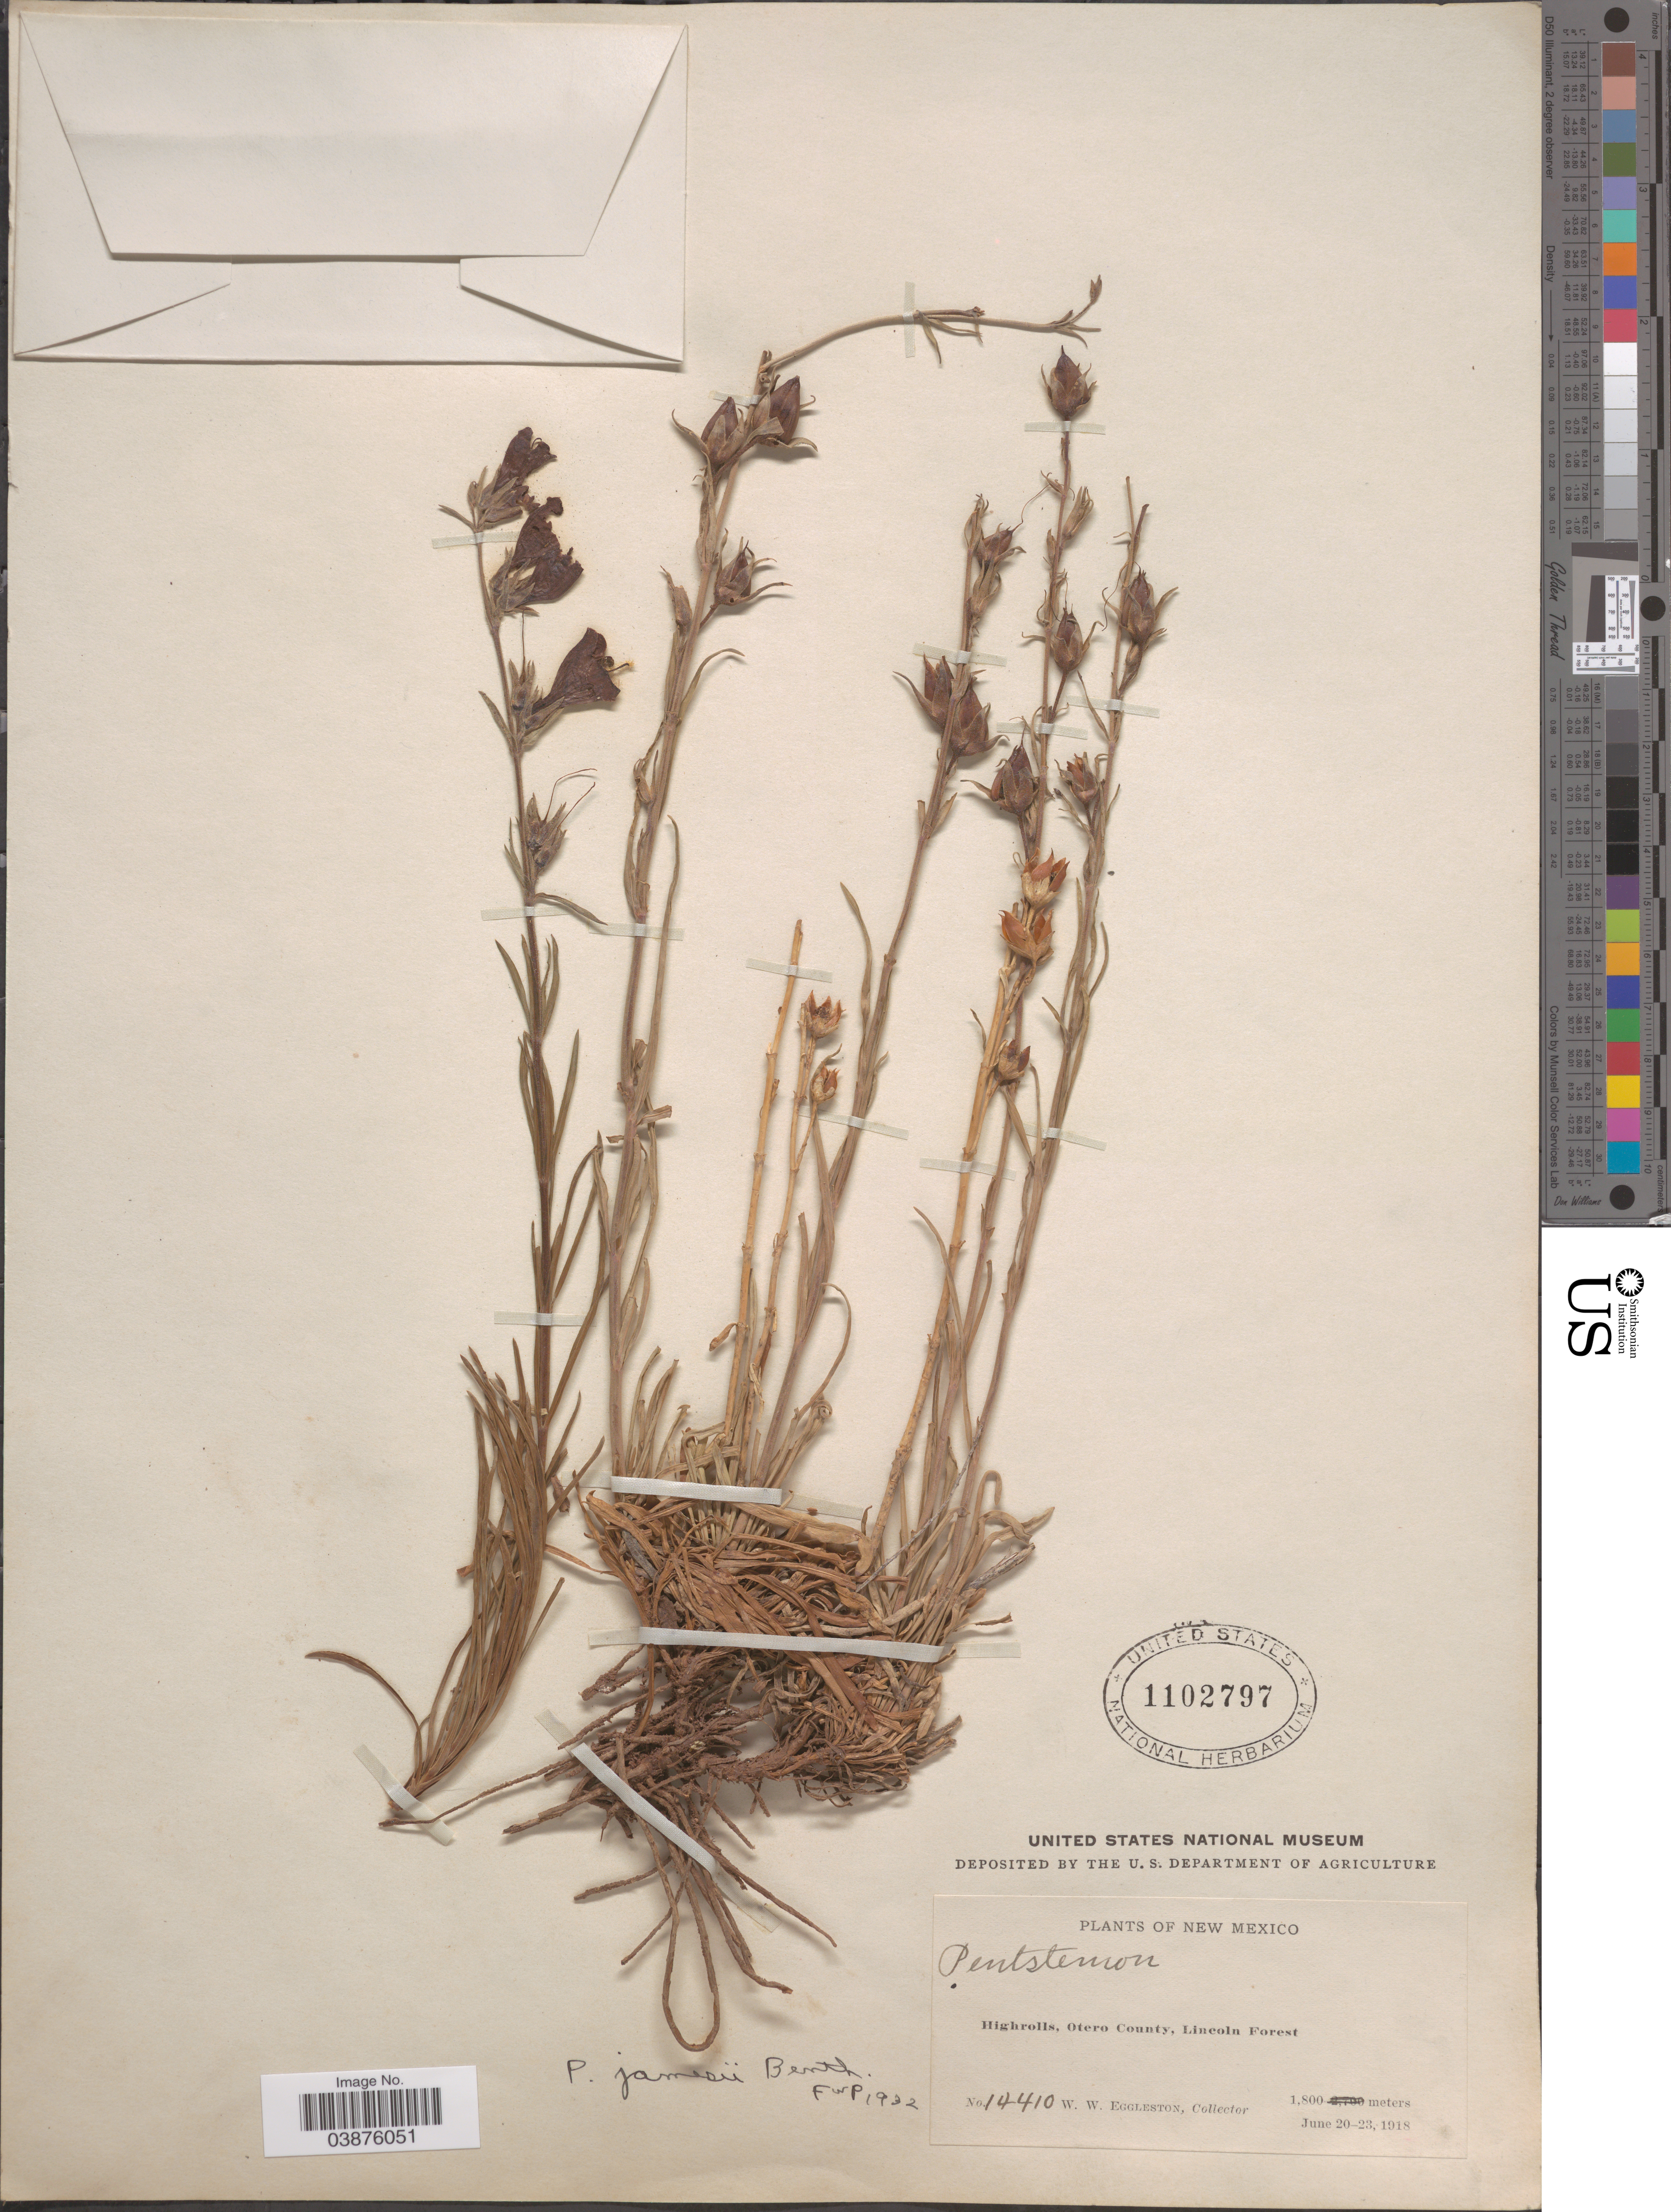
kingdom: Plantae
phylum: Tracheophyta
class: Magnoliopsida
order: Lamiales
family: Plantaginaceae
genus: Penstemon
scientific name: Penstemon jamesii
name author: Benth.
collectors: W. W. Eggleston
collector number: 14410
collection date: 1918-06-20/1918-06-23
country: United States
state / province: New Mexico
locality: Highrolls, Otero County, Lincoln Forest.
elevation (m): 1800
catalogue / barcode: US 1102797